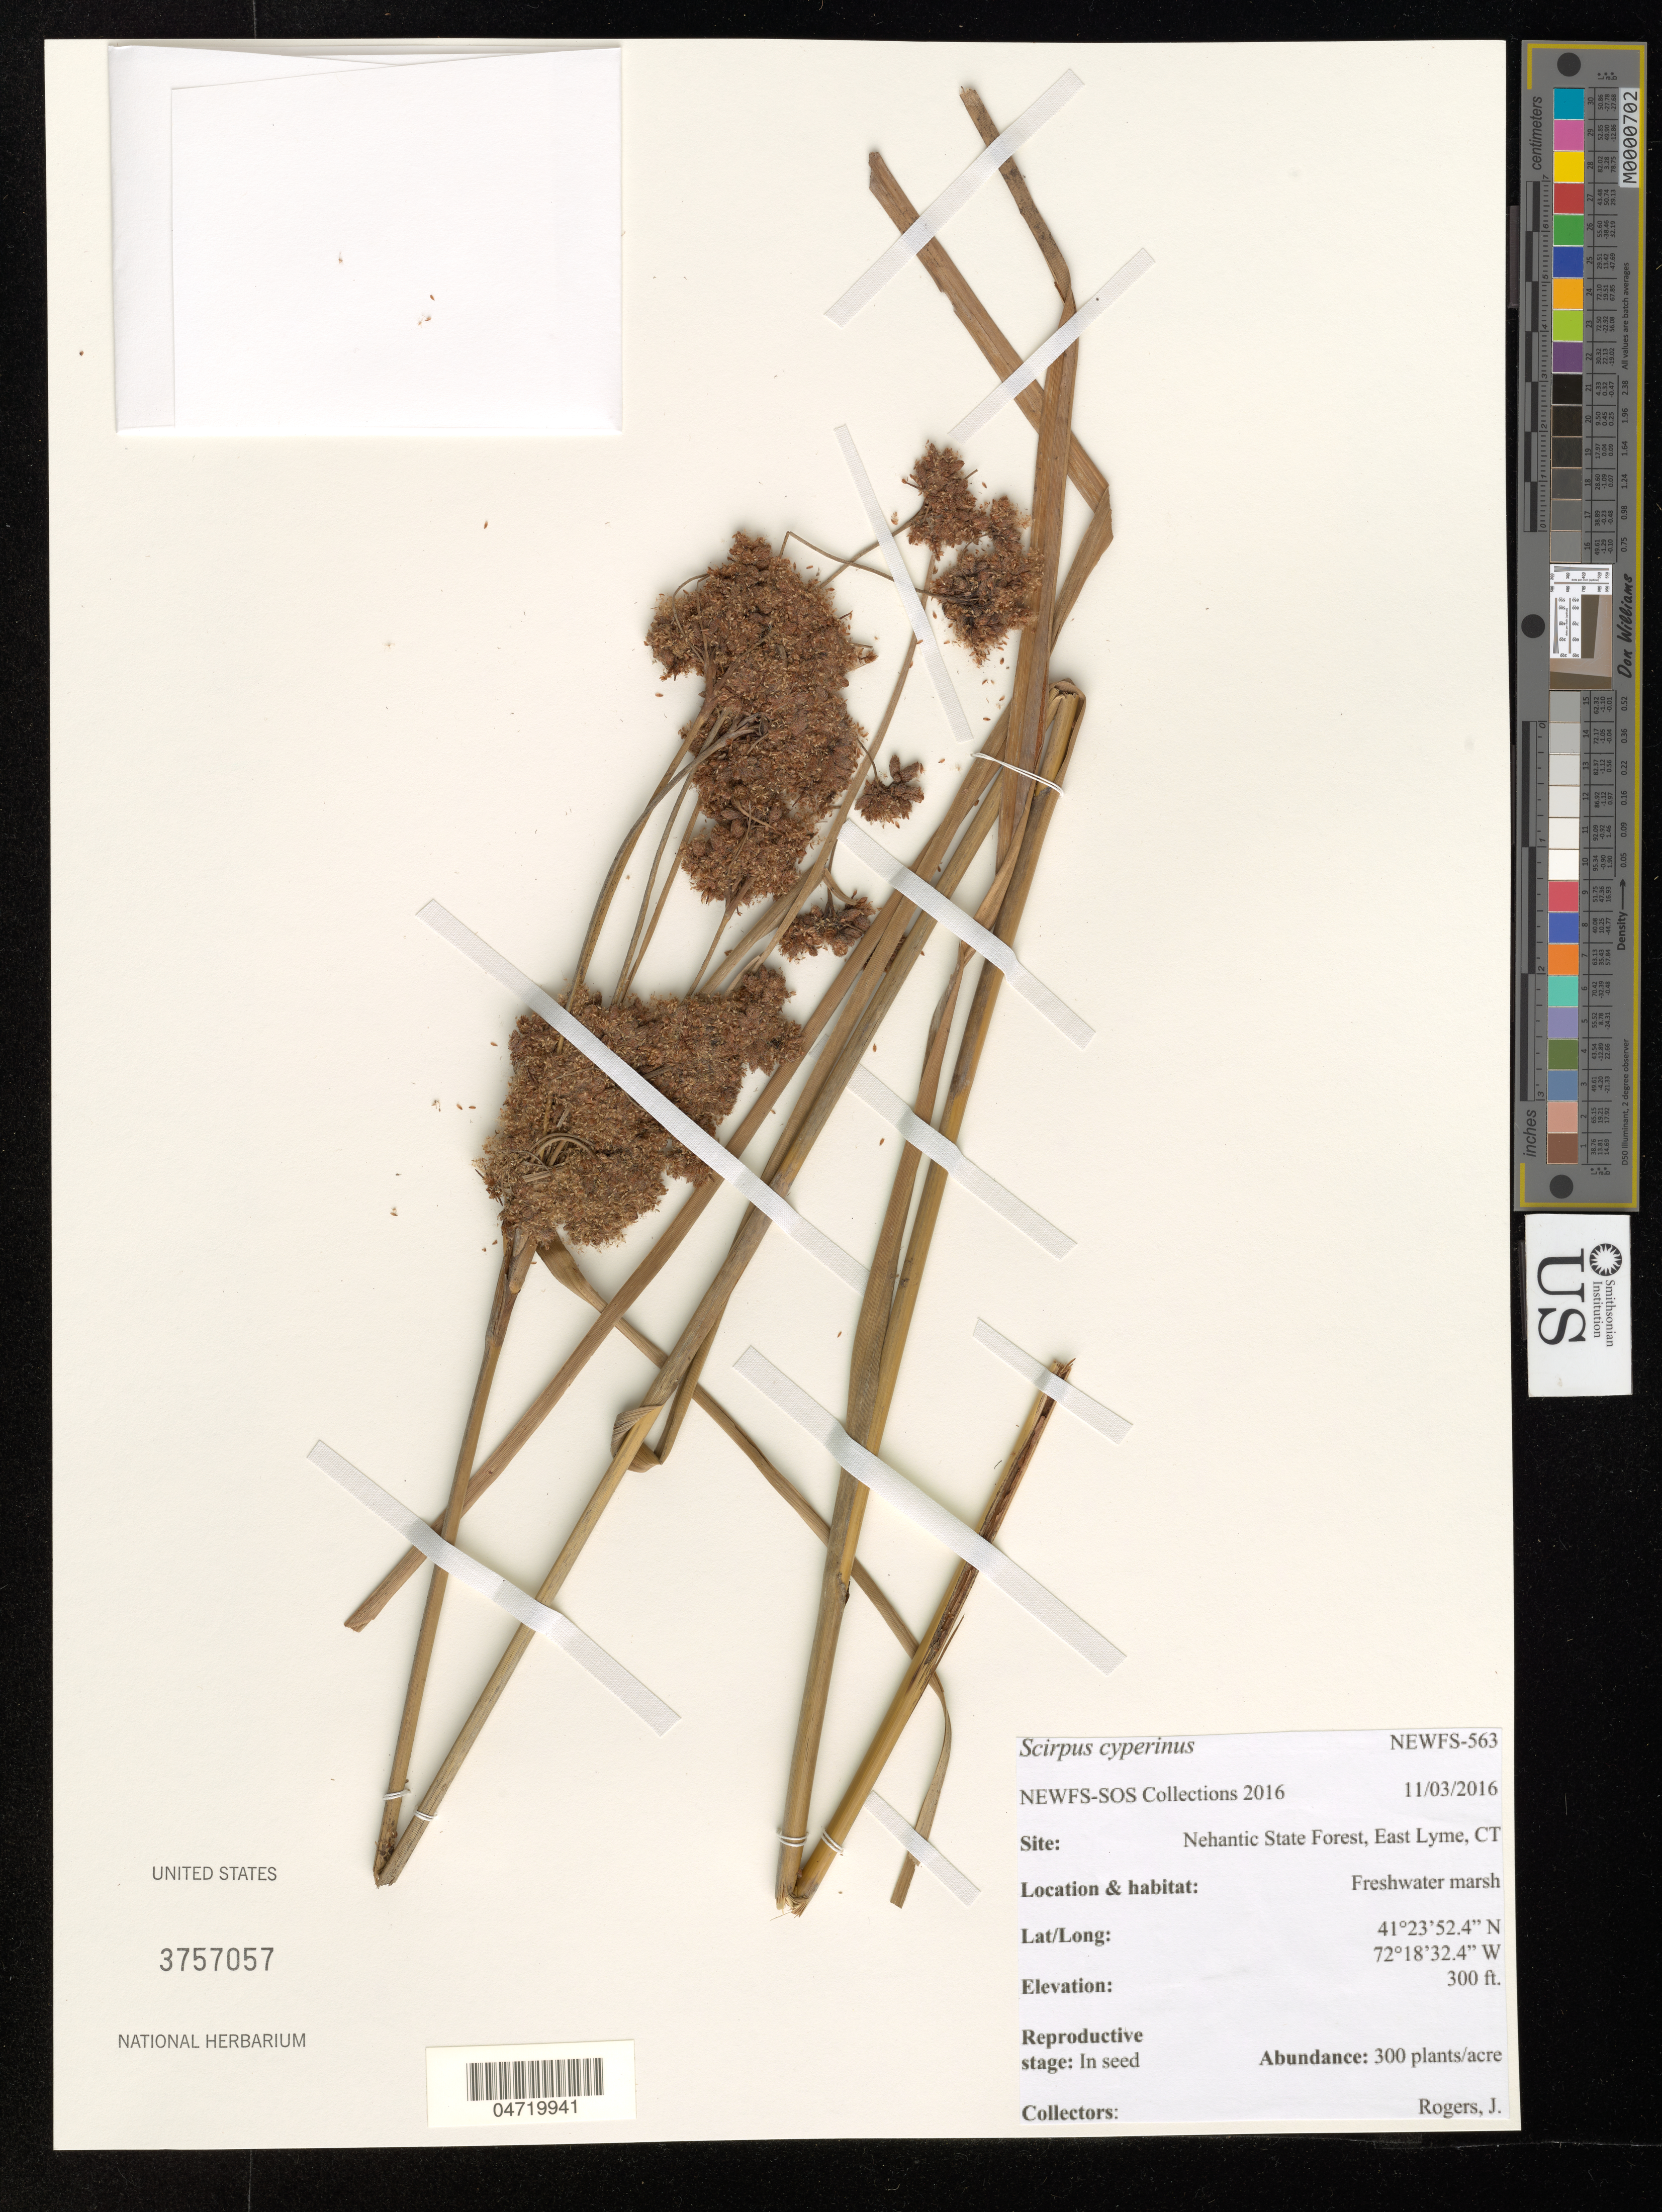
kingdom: Plantae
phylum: Tracheophyta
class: Liliopsida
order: Poales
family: Cyperaceae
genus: Scirpus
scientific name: Scirpus cyperinus (L.) Kunth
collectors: J. Rogers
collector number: NEWFS-563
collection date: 2016-11-03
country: United States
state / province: Connecticut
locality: Nehantic State Forest, East Lyme.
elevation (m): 91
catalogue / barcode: US 3757057